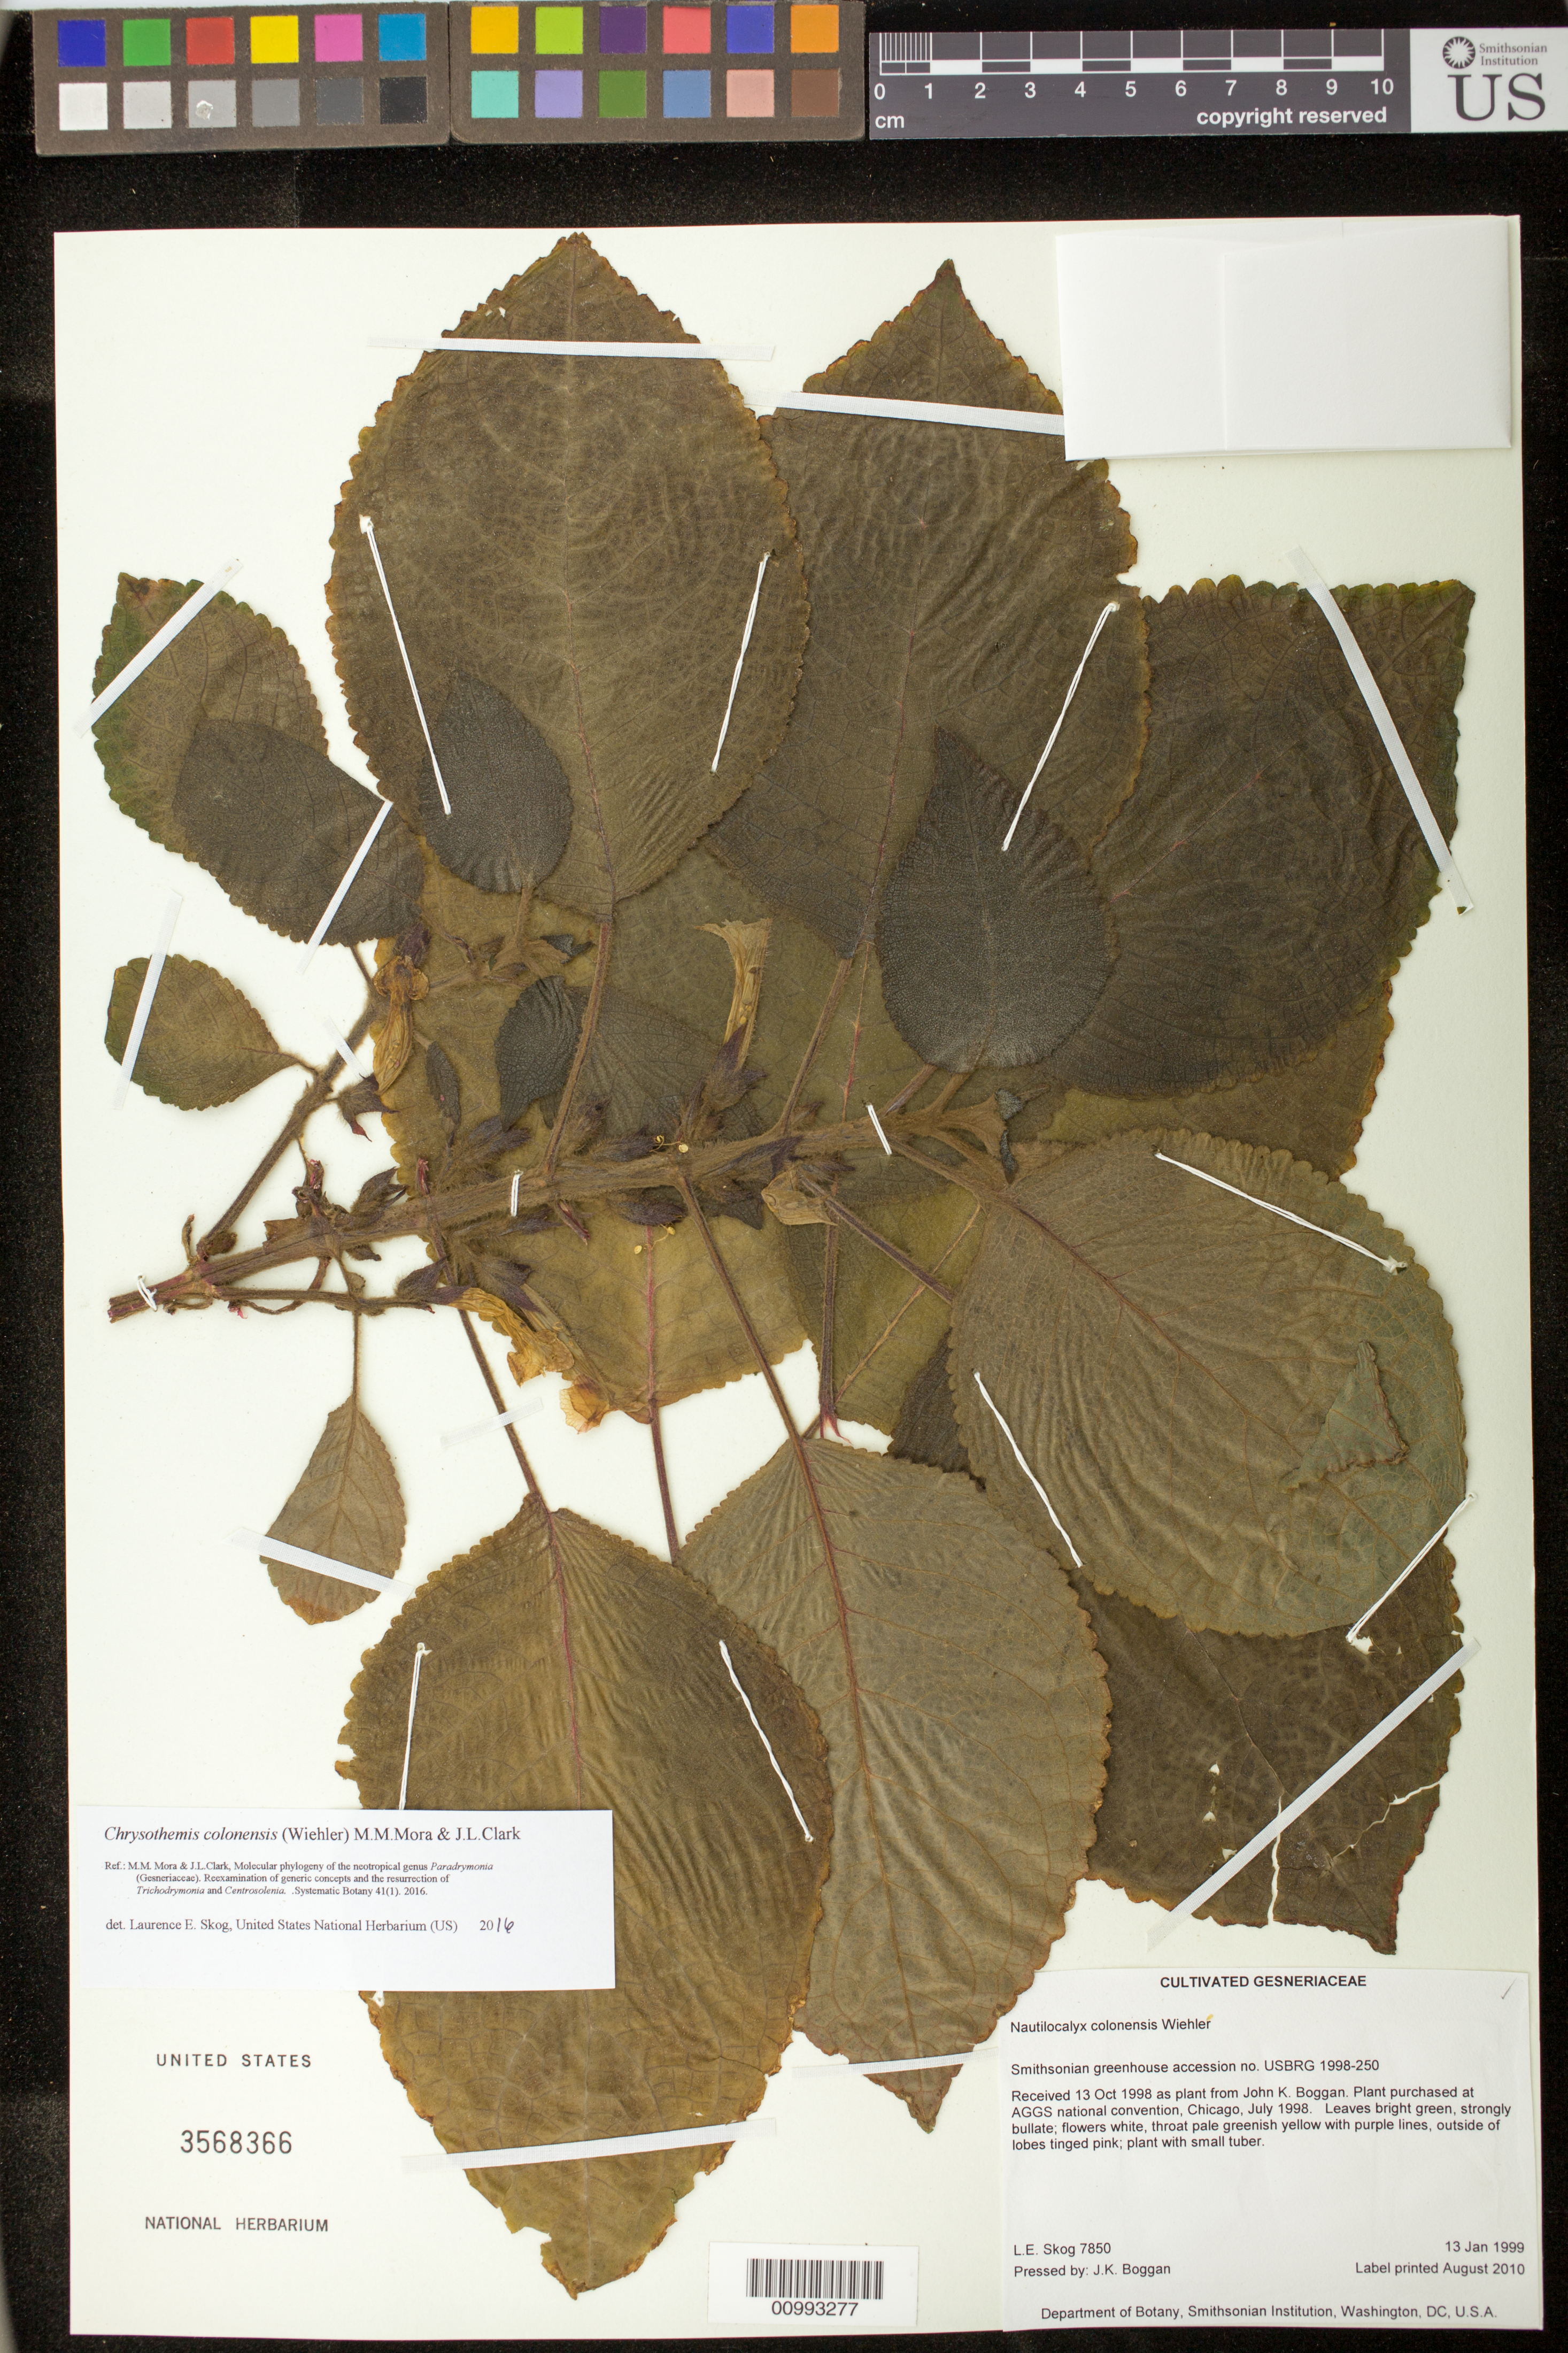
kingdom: Plantae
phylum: Tracheophyta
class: Magnoliopsida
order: Lamiales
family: Gesneriaceae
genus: Chrysothemis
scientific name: Chrysothemis colonensis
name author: (Wiehler) M.M. Mora & J.L. Clark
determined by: Skog, Laurence E.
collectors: L. E. Skog & J. K. Boggan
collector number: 7850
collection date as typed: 13 Jan 1999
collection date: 1999-01-13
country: United States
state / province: District of Columbia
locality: Department of Botany, Smithsonian Institution, Washington, DC, U.S.A.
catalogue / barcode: US 3568366